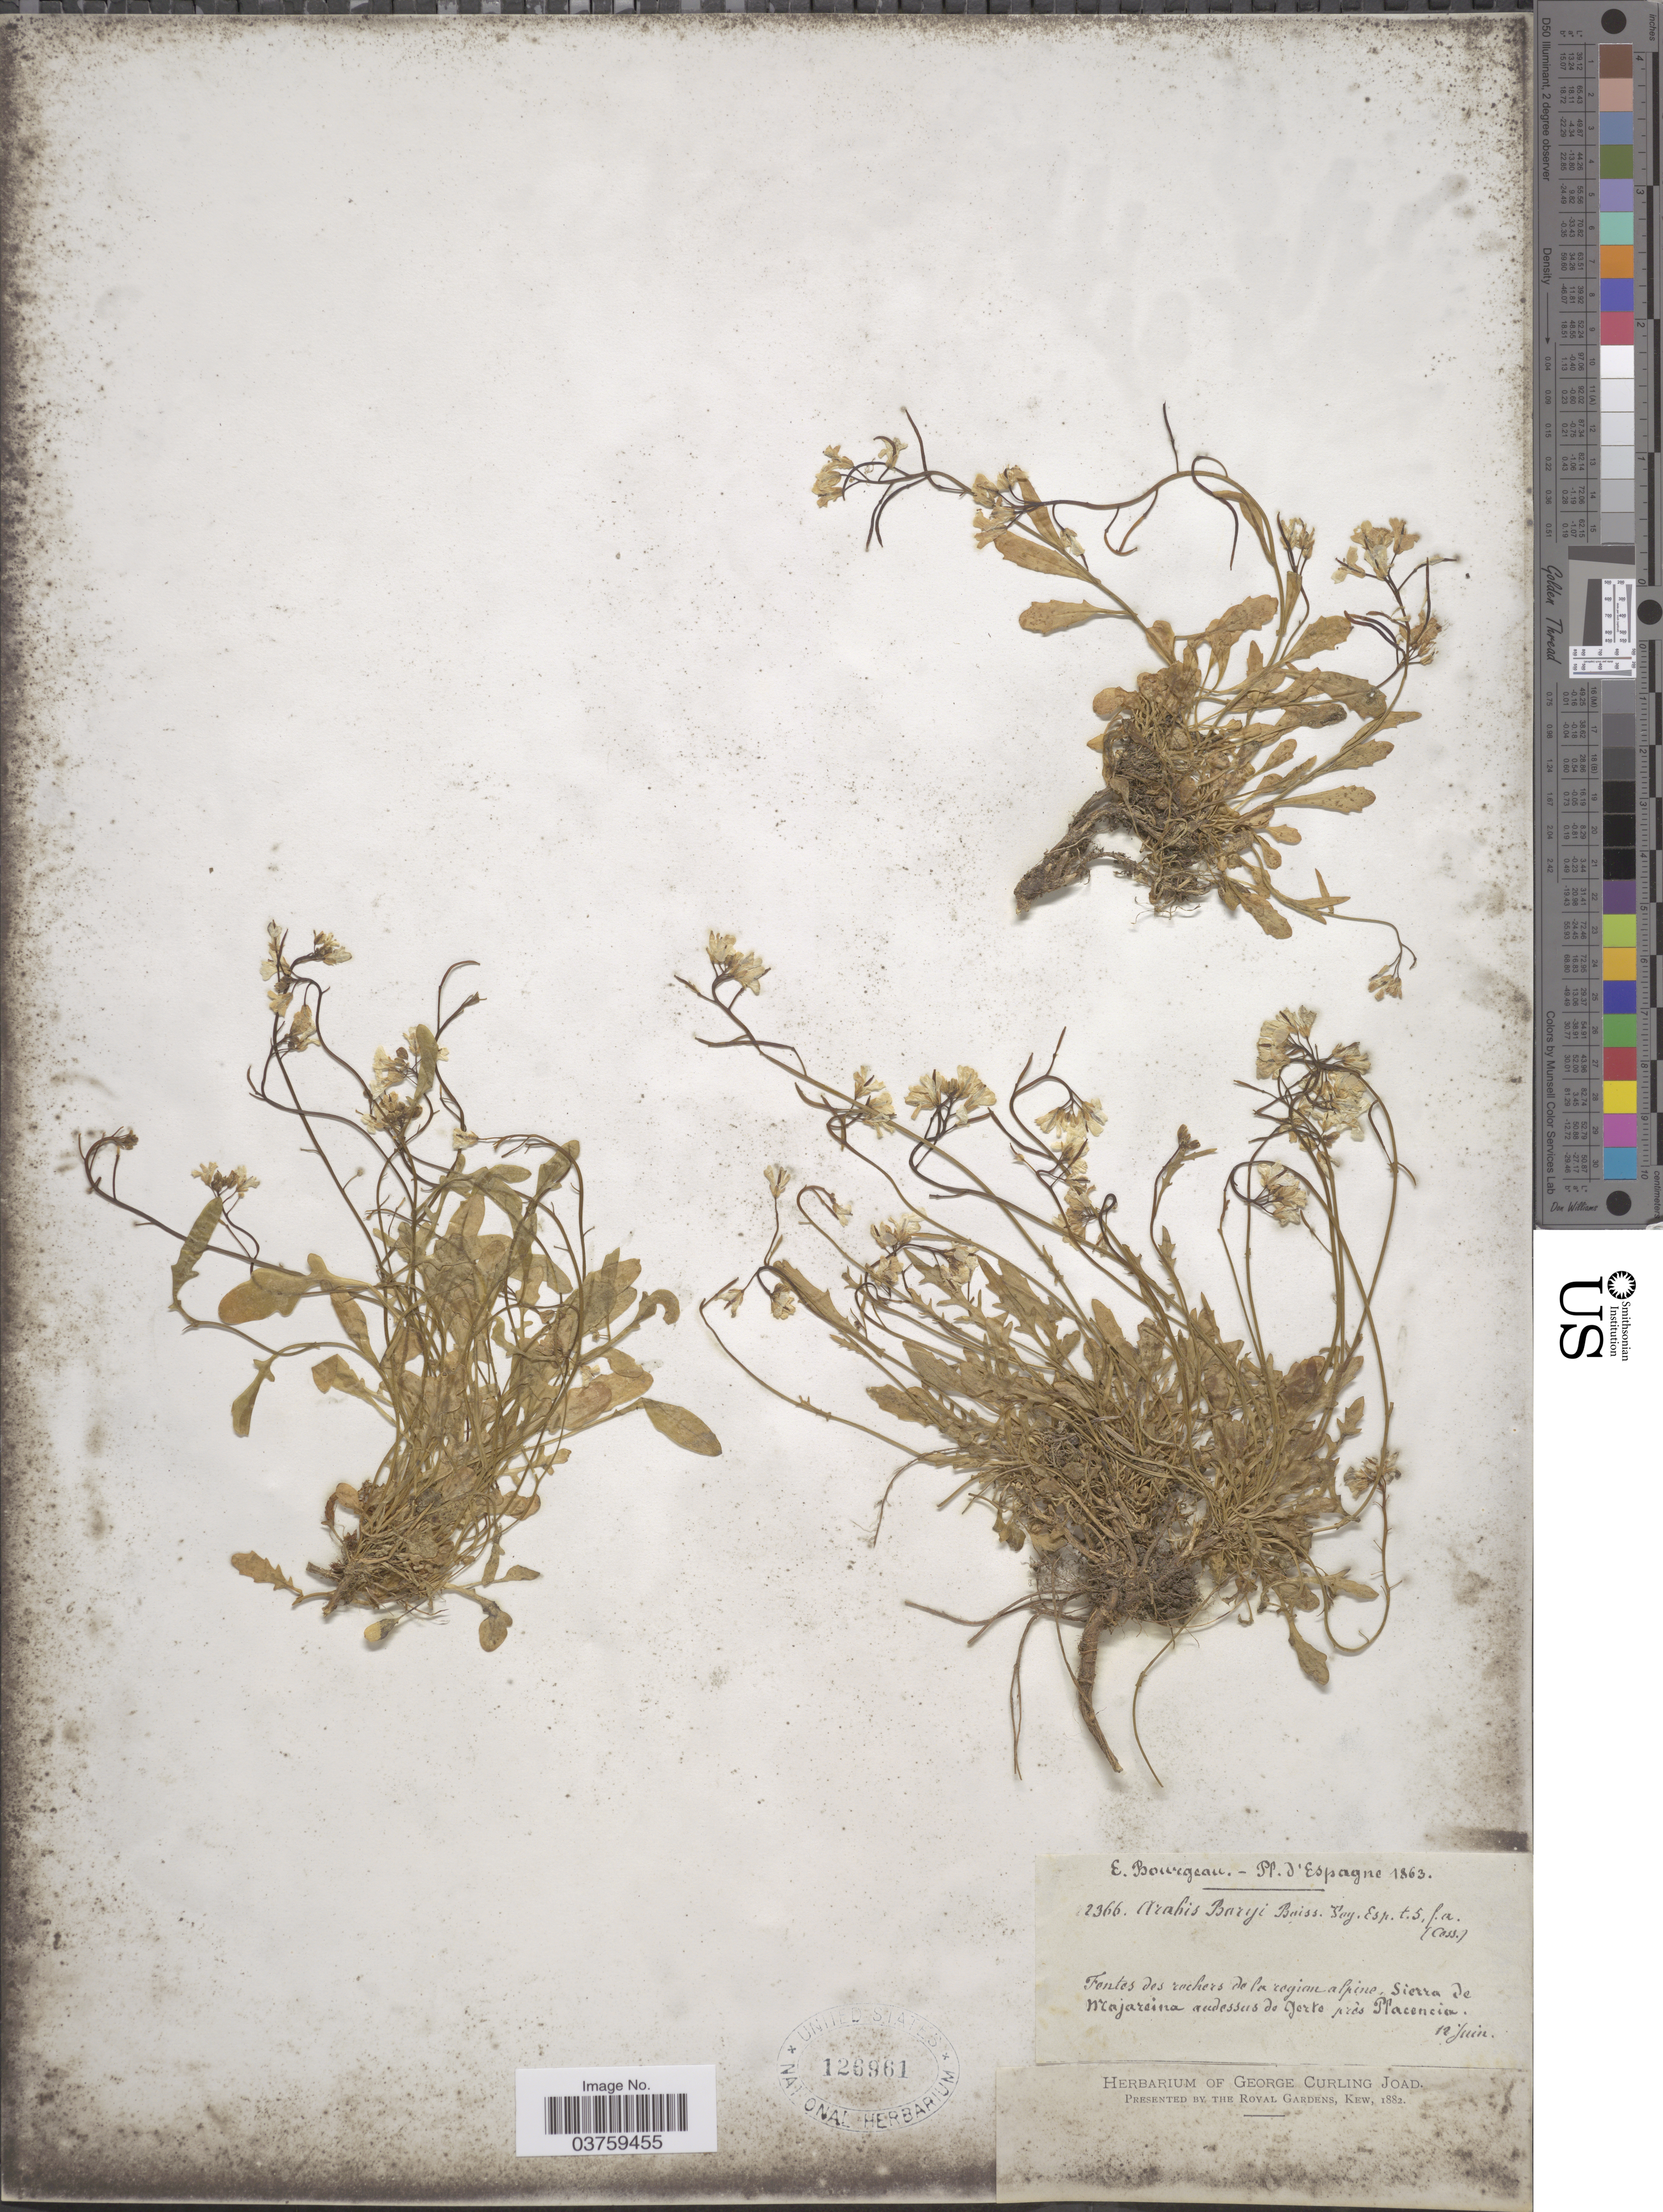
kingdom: Plantae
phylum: Tracheophyta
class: Magnoliopsida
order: Brassicales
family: Brassicaceae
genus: Arabis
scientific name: Arabis boryi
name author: Boiss.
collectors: E. Bourgeau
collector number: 2366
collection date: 1863-06-12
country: Spain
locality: Fontes Des cochers de la region alpine, Sierra De N'Cajareina audessus do Jerto pres Placencia.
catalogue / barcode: US 126961